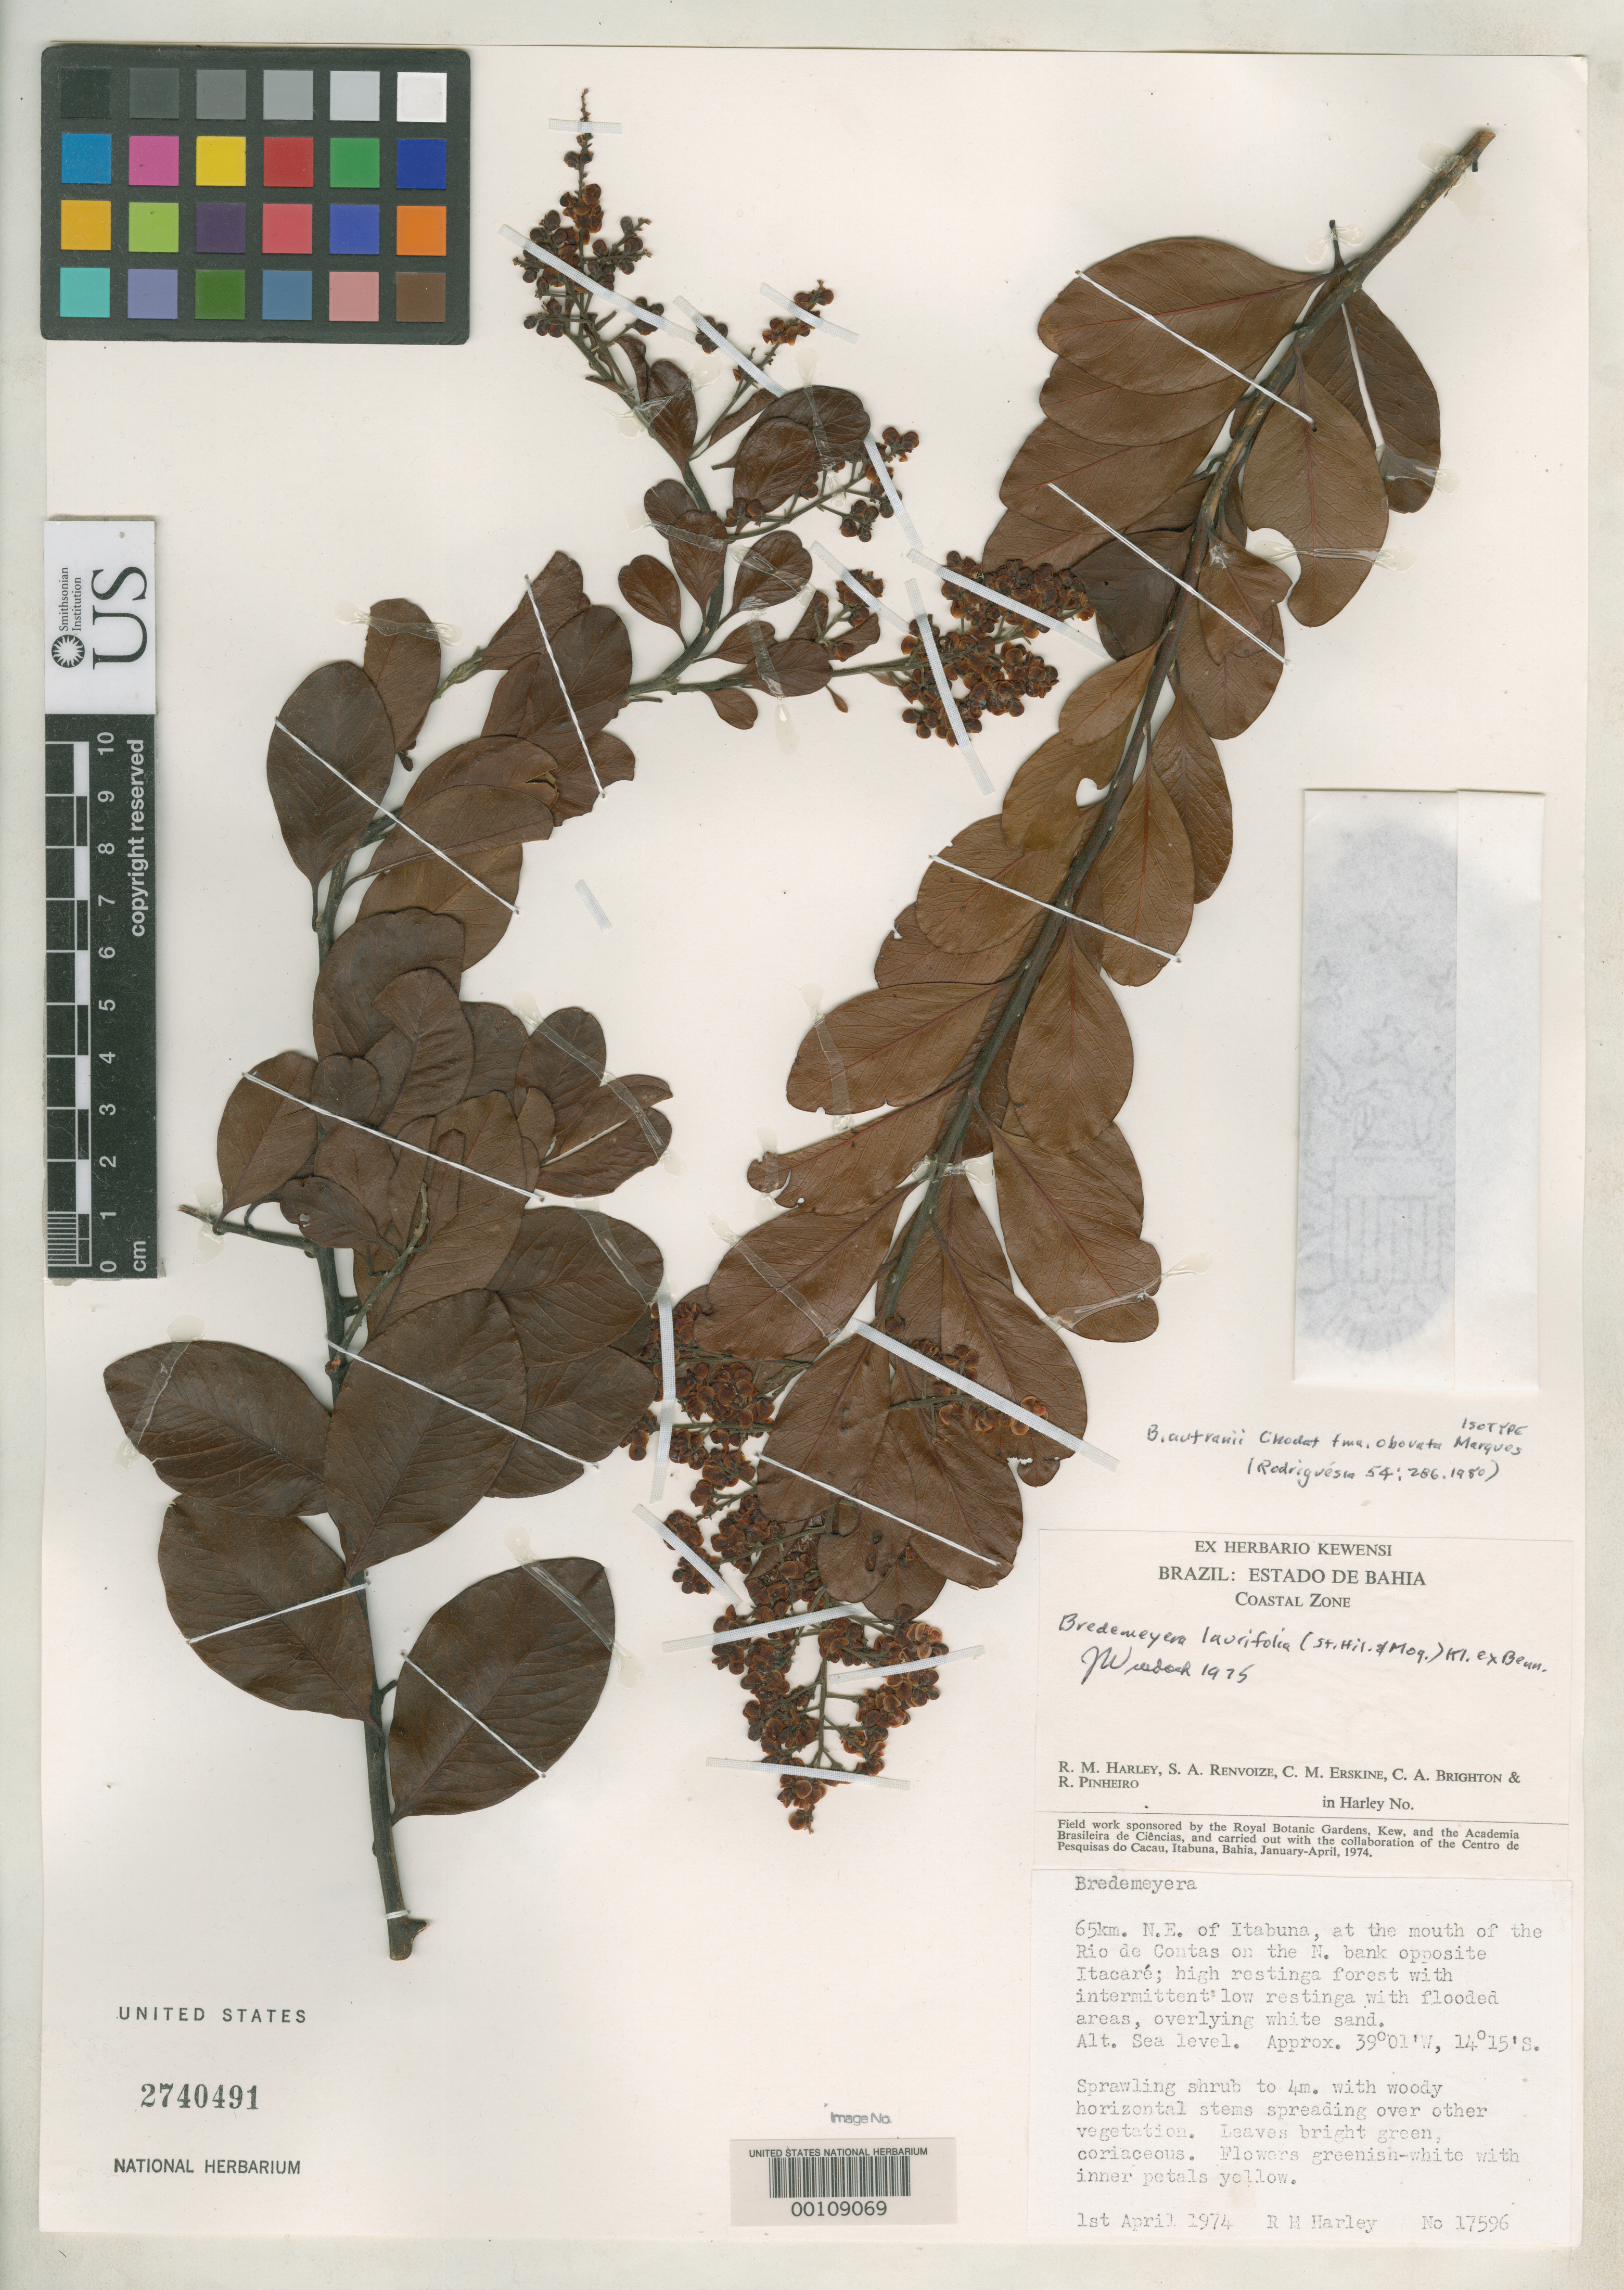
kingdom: Plantae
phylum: Tracheophyta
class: Magnoliopsida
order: Fabales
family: Polygalaceae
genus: Bredemeyera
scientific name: Bredemeyera autranii f. obovata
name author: Marques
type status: Isotype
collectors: R. M. Harley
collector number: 17596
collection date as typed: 01 Apr 1974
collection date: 1974-04-01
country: Brazil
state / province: Bahia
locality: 65 km NE of Itabuna, at mouth of Rio de Contason n bank opposite Itacare; alt. 0.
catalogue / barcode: US 2740491